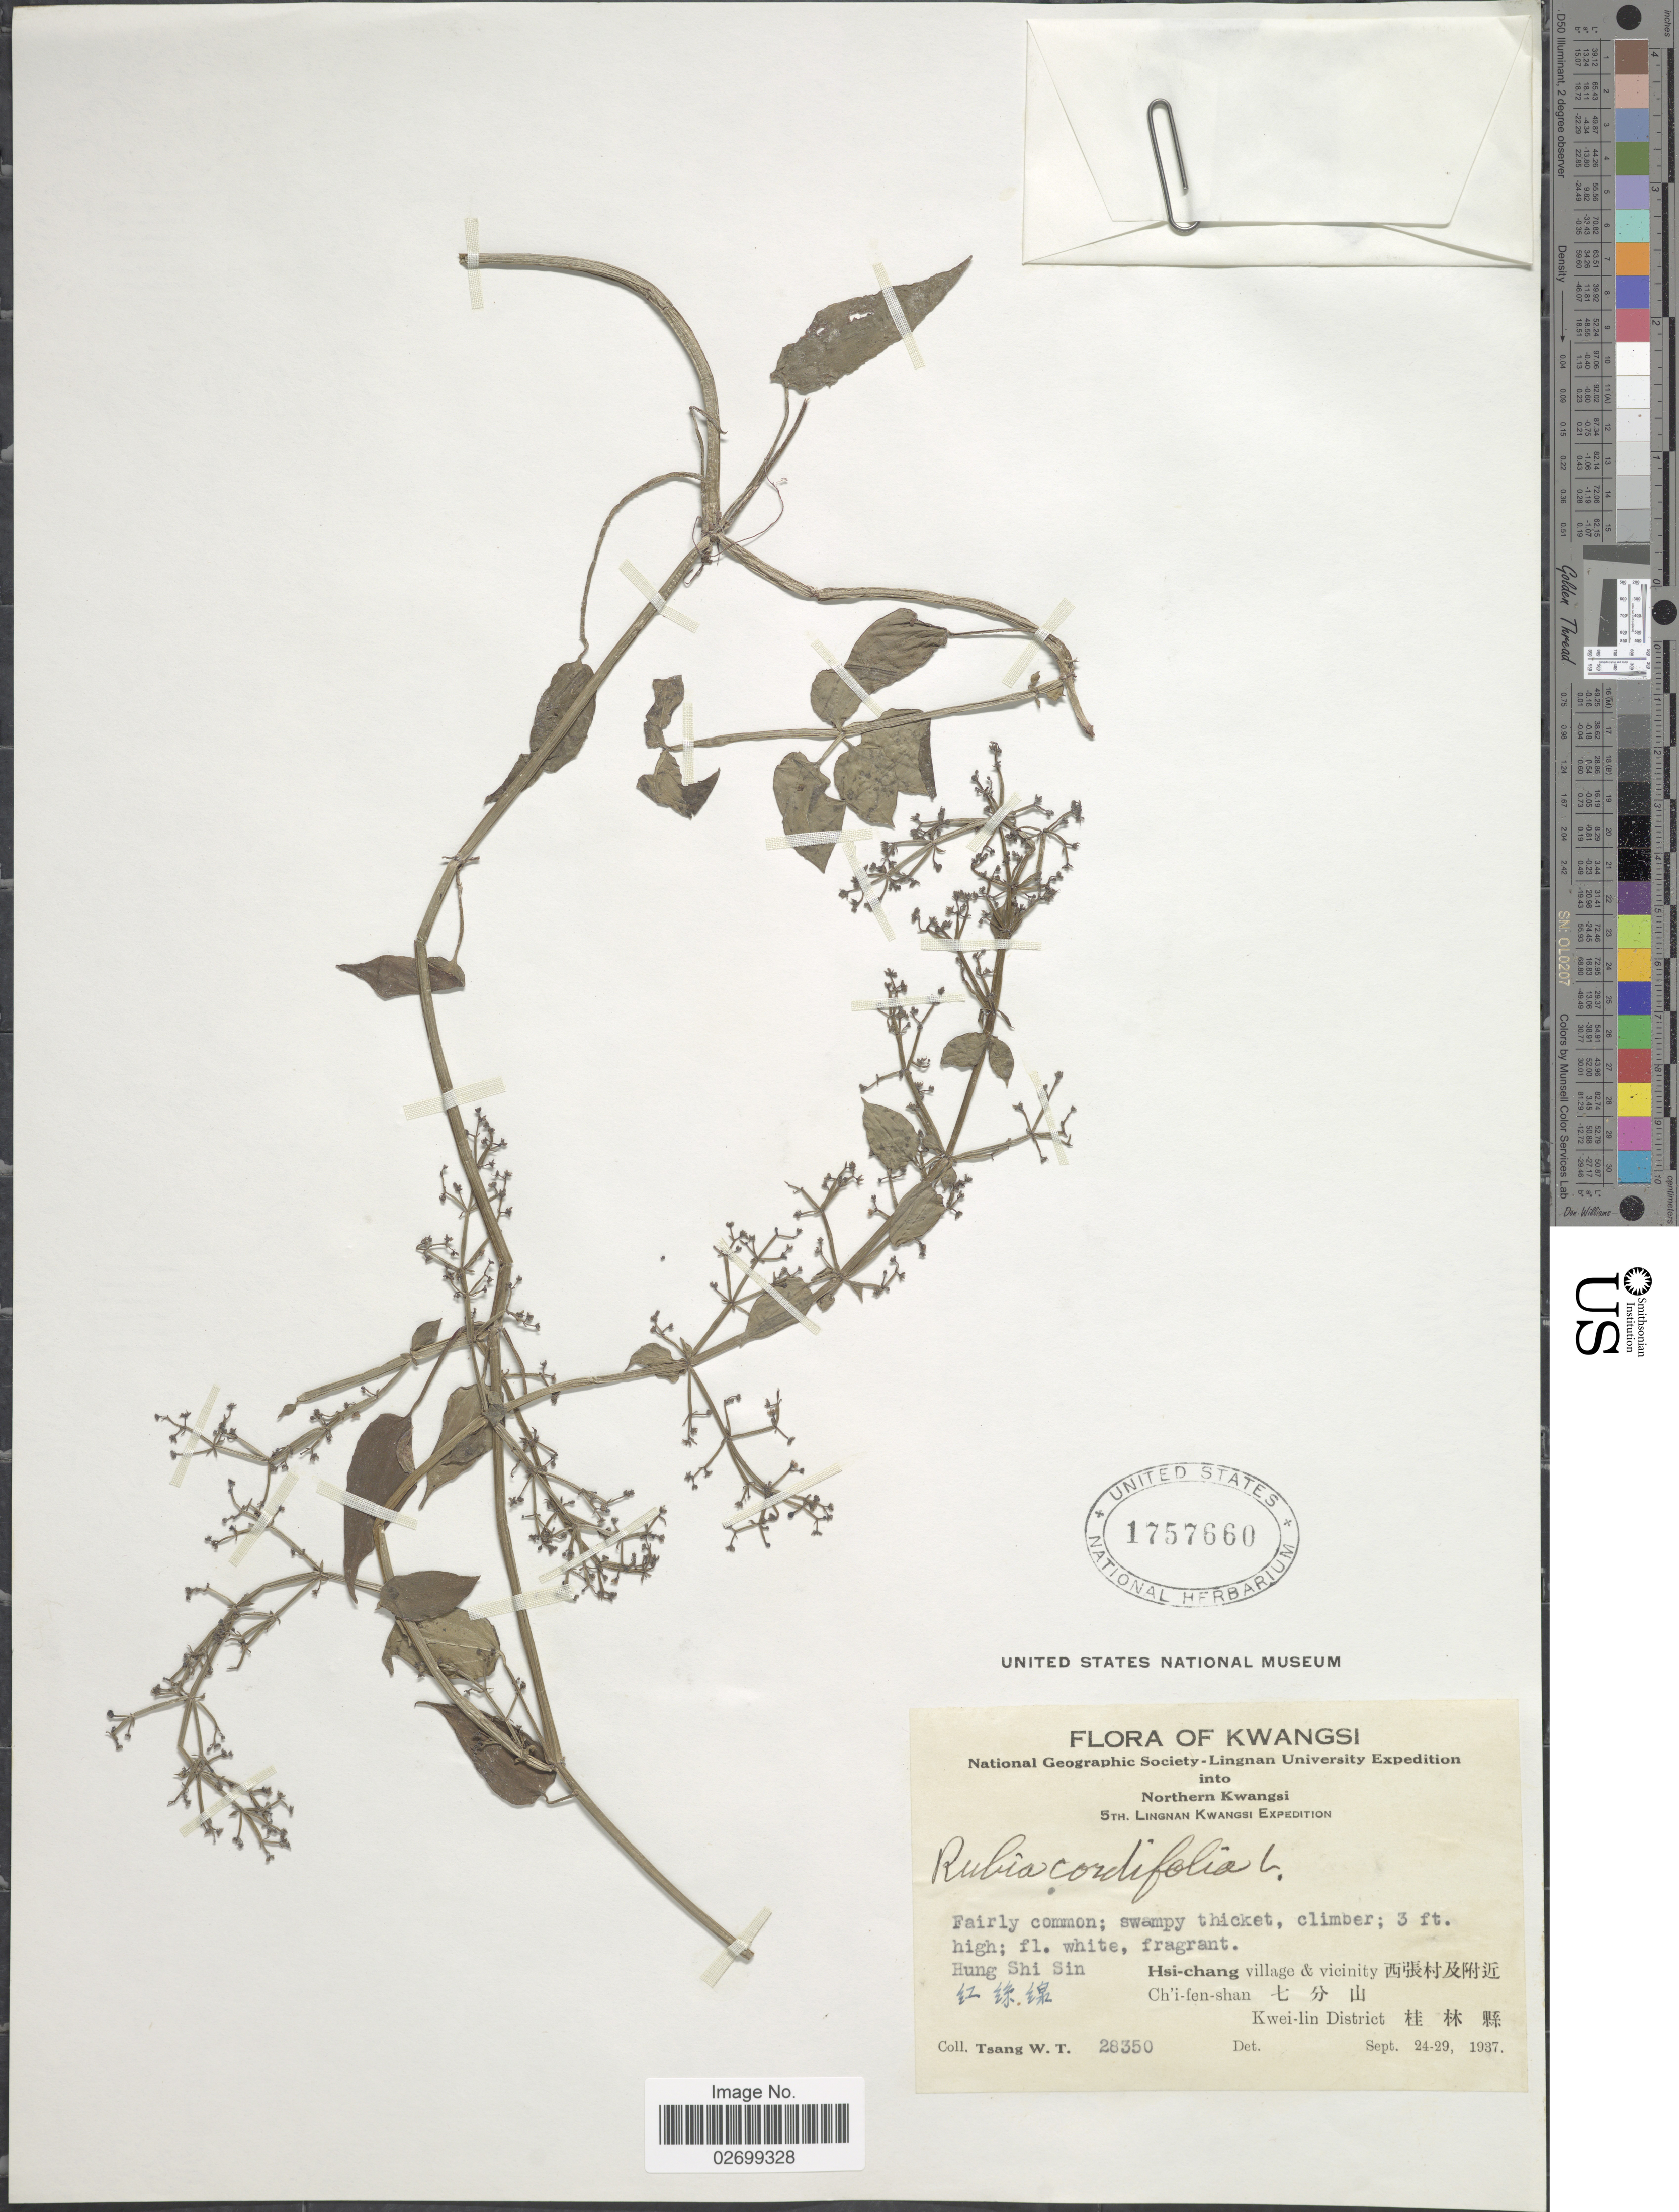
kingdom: Plantae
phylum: Tracheophyta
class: Magnoliopsida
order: Gentianales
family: Rubiaceae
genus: Rubia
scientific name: Rubia cordifolia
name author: L.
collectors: W. T. Tsang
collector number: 28350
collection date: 1937-09-24/1937-09-29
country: China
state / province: Guangxi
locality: Northern Kwangsi, Hung Shi Sin, Hsi-chang village & vicinity, Chi'i-fen-shan, Kwei-lin District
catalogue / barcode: US 1757660